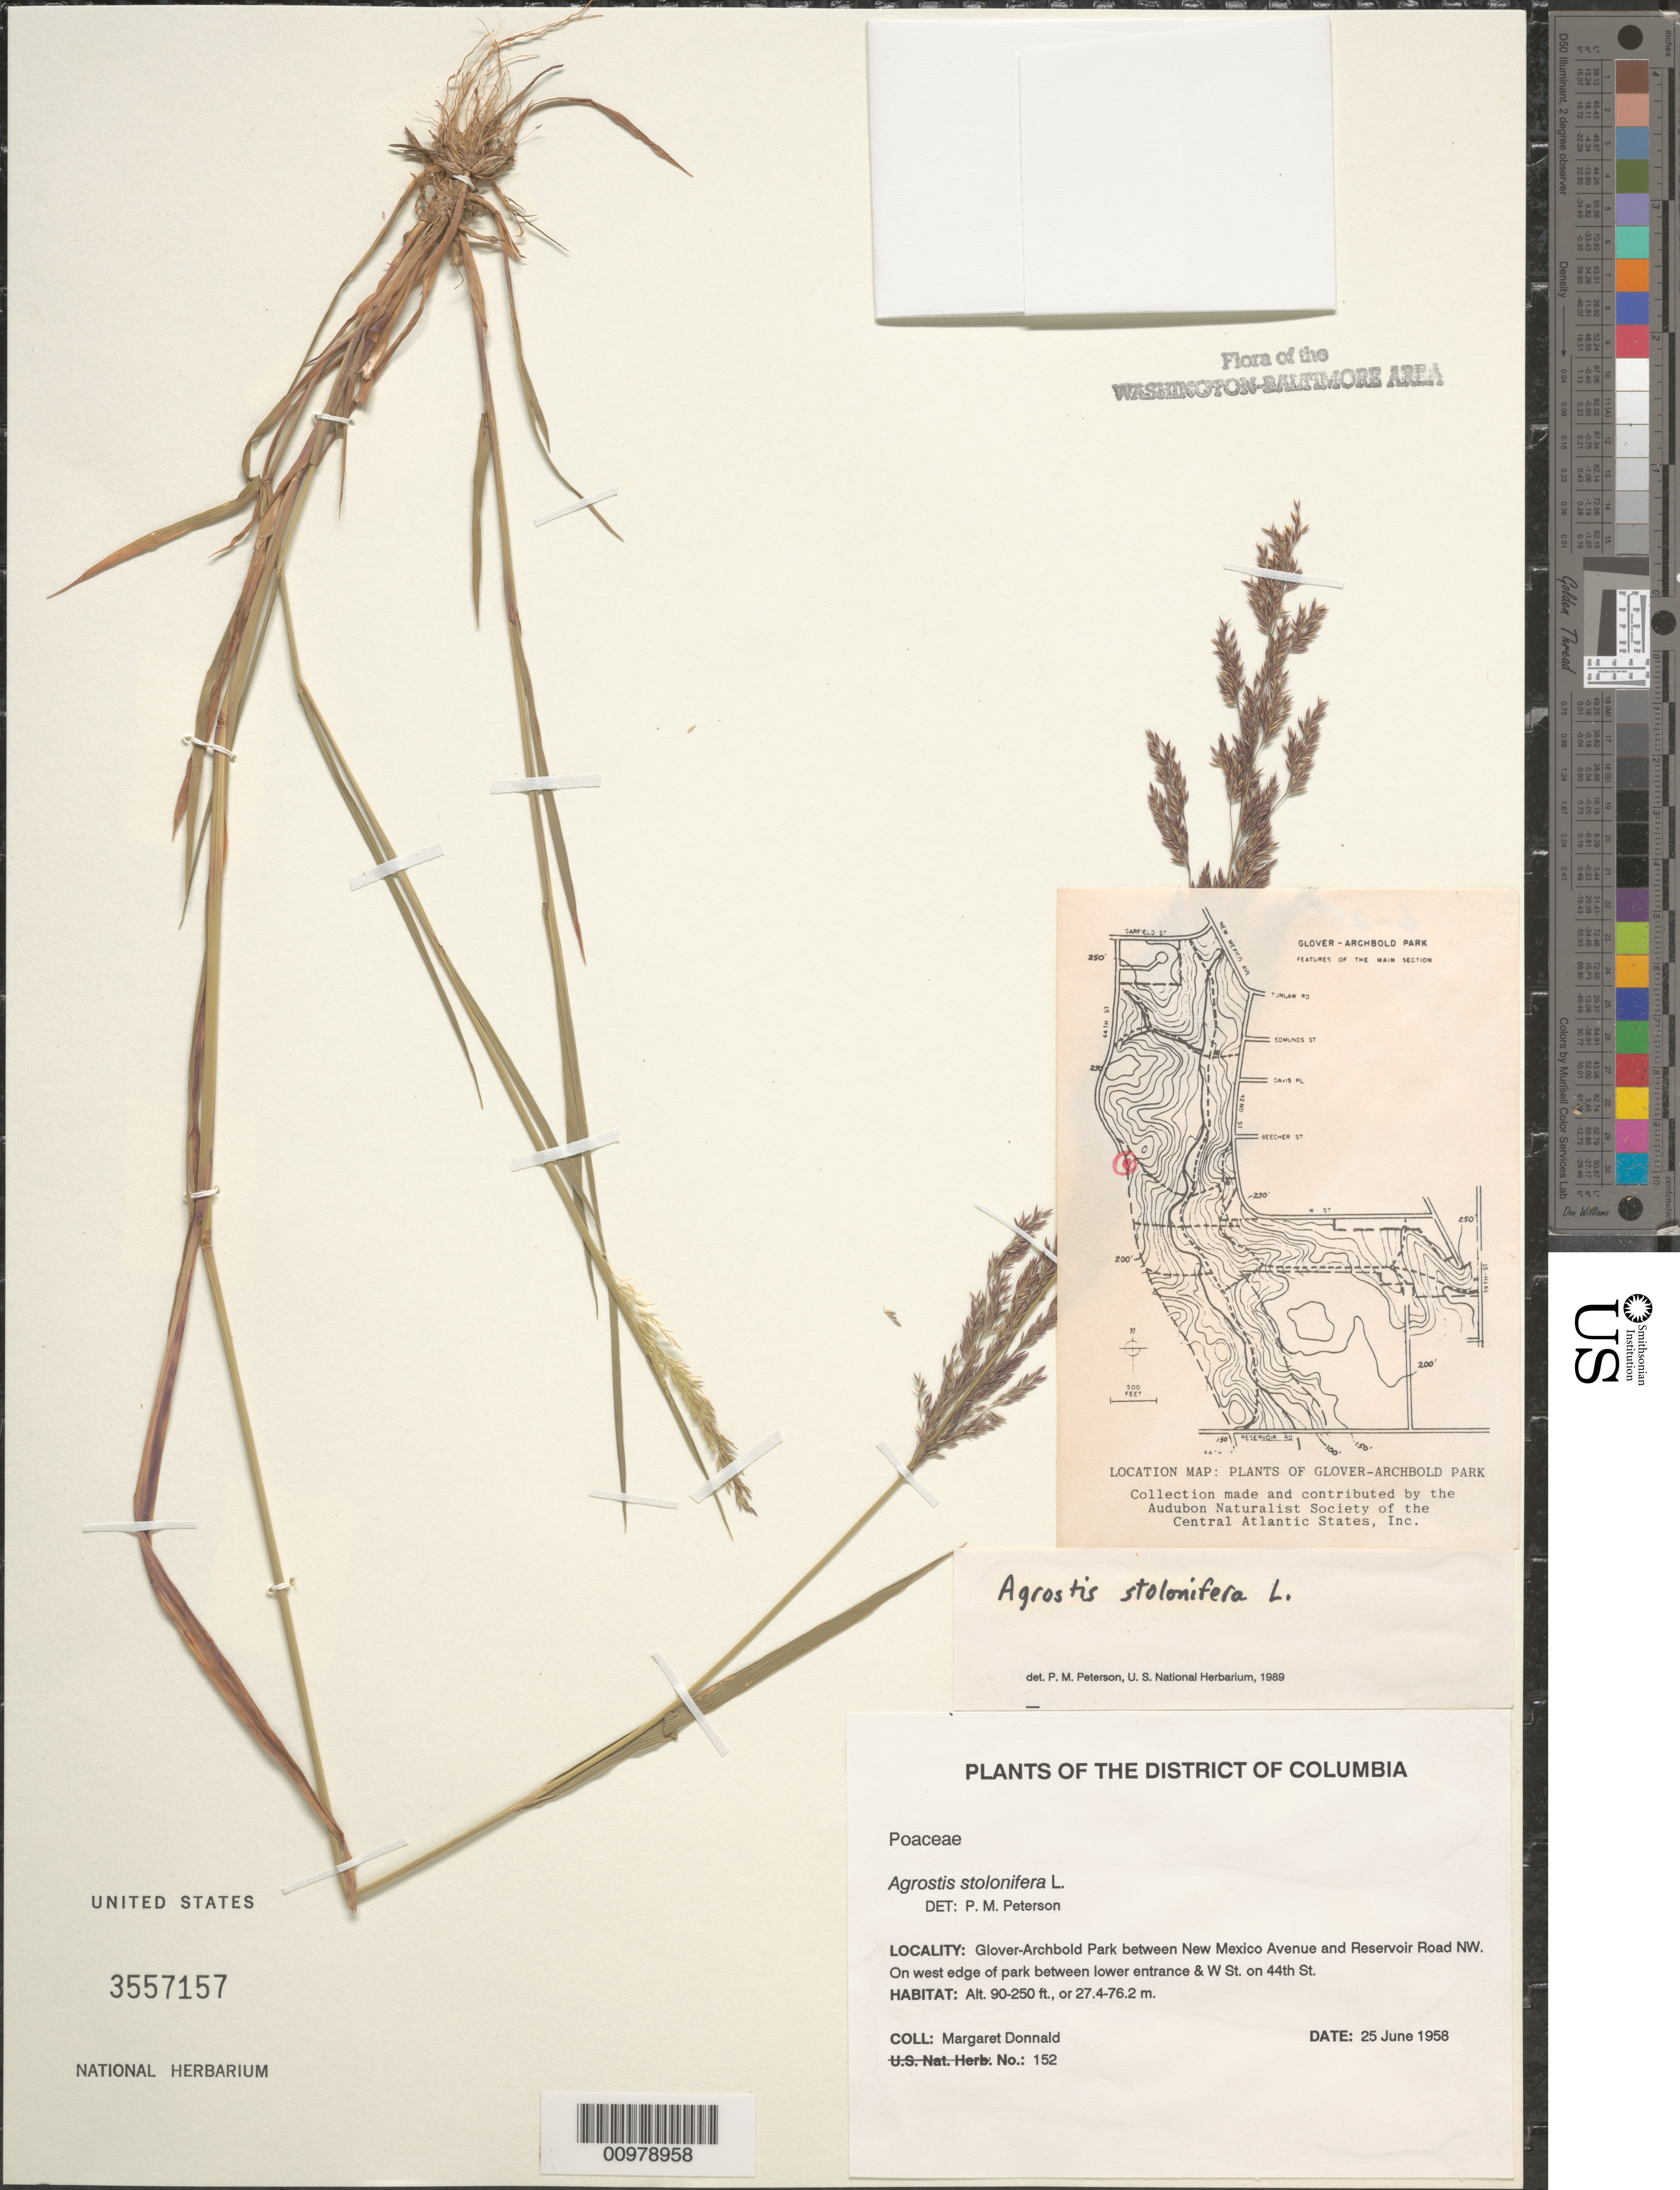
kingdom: Plantae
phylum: Tracheophyta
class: Liliopsida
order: Poales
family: Poaceae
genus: Agrostis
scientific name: Agrostis stolonifera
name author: L.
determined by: Peterson, Paul M., (BOT), Smithsonian Institution - National Museum of Natural History (UNITED STATES)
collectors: M. Donnald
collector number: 152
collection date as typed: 25 Jun 1958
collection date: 1958-06-25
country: United States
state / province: District of Columbia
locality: Glover-Archbold Park between New Mexico Avenue and Reservoir Road NW. On west edge of park between lower entrance & W. St. on 44th St.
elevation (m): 27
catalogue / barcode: US 3557157